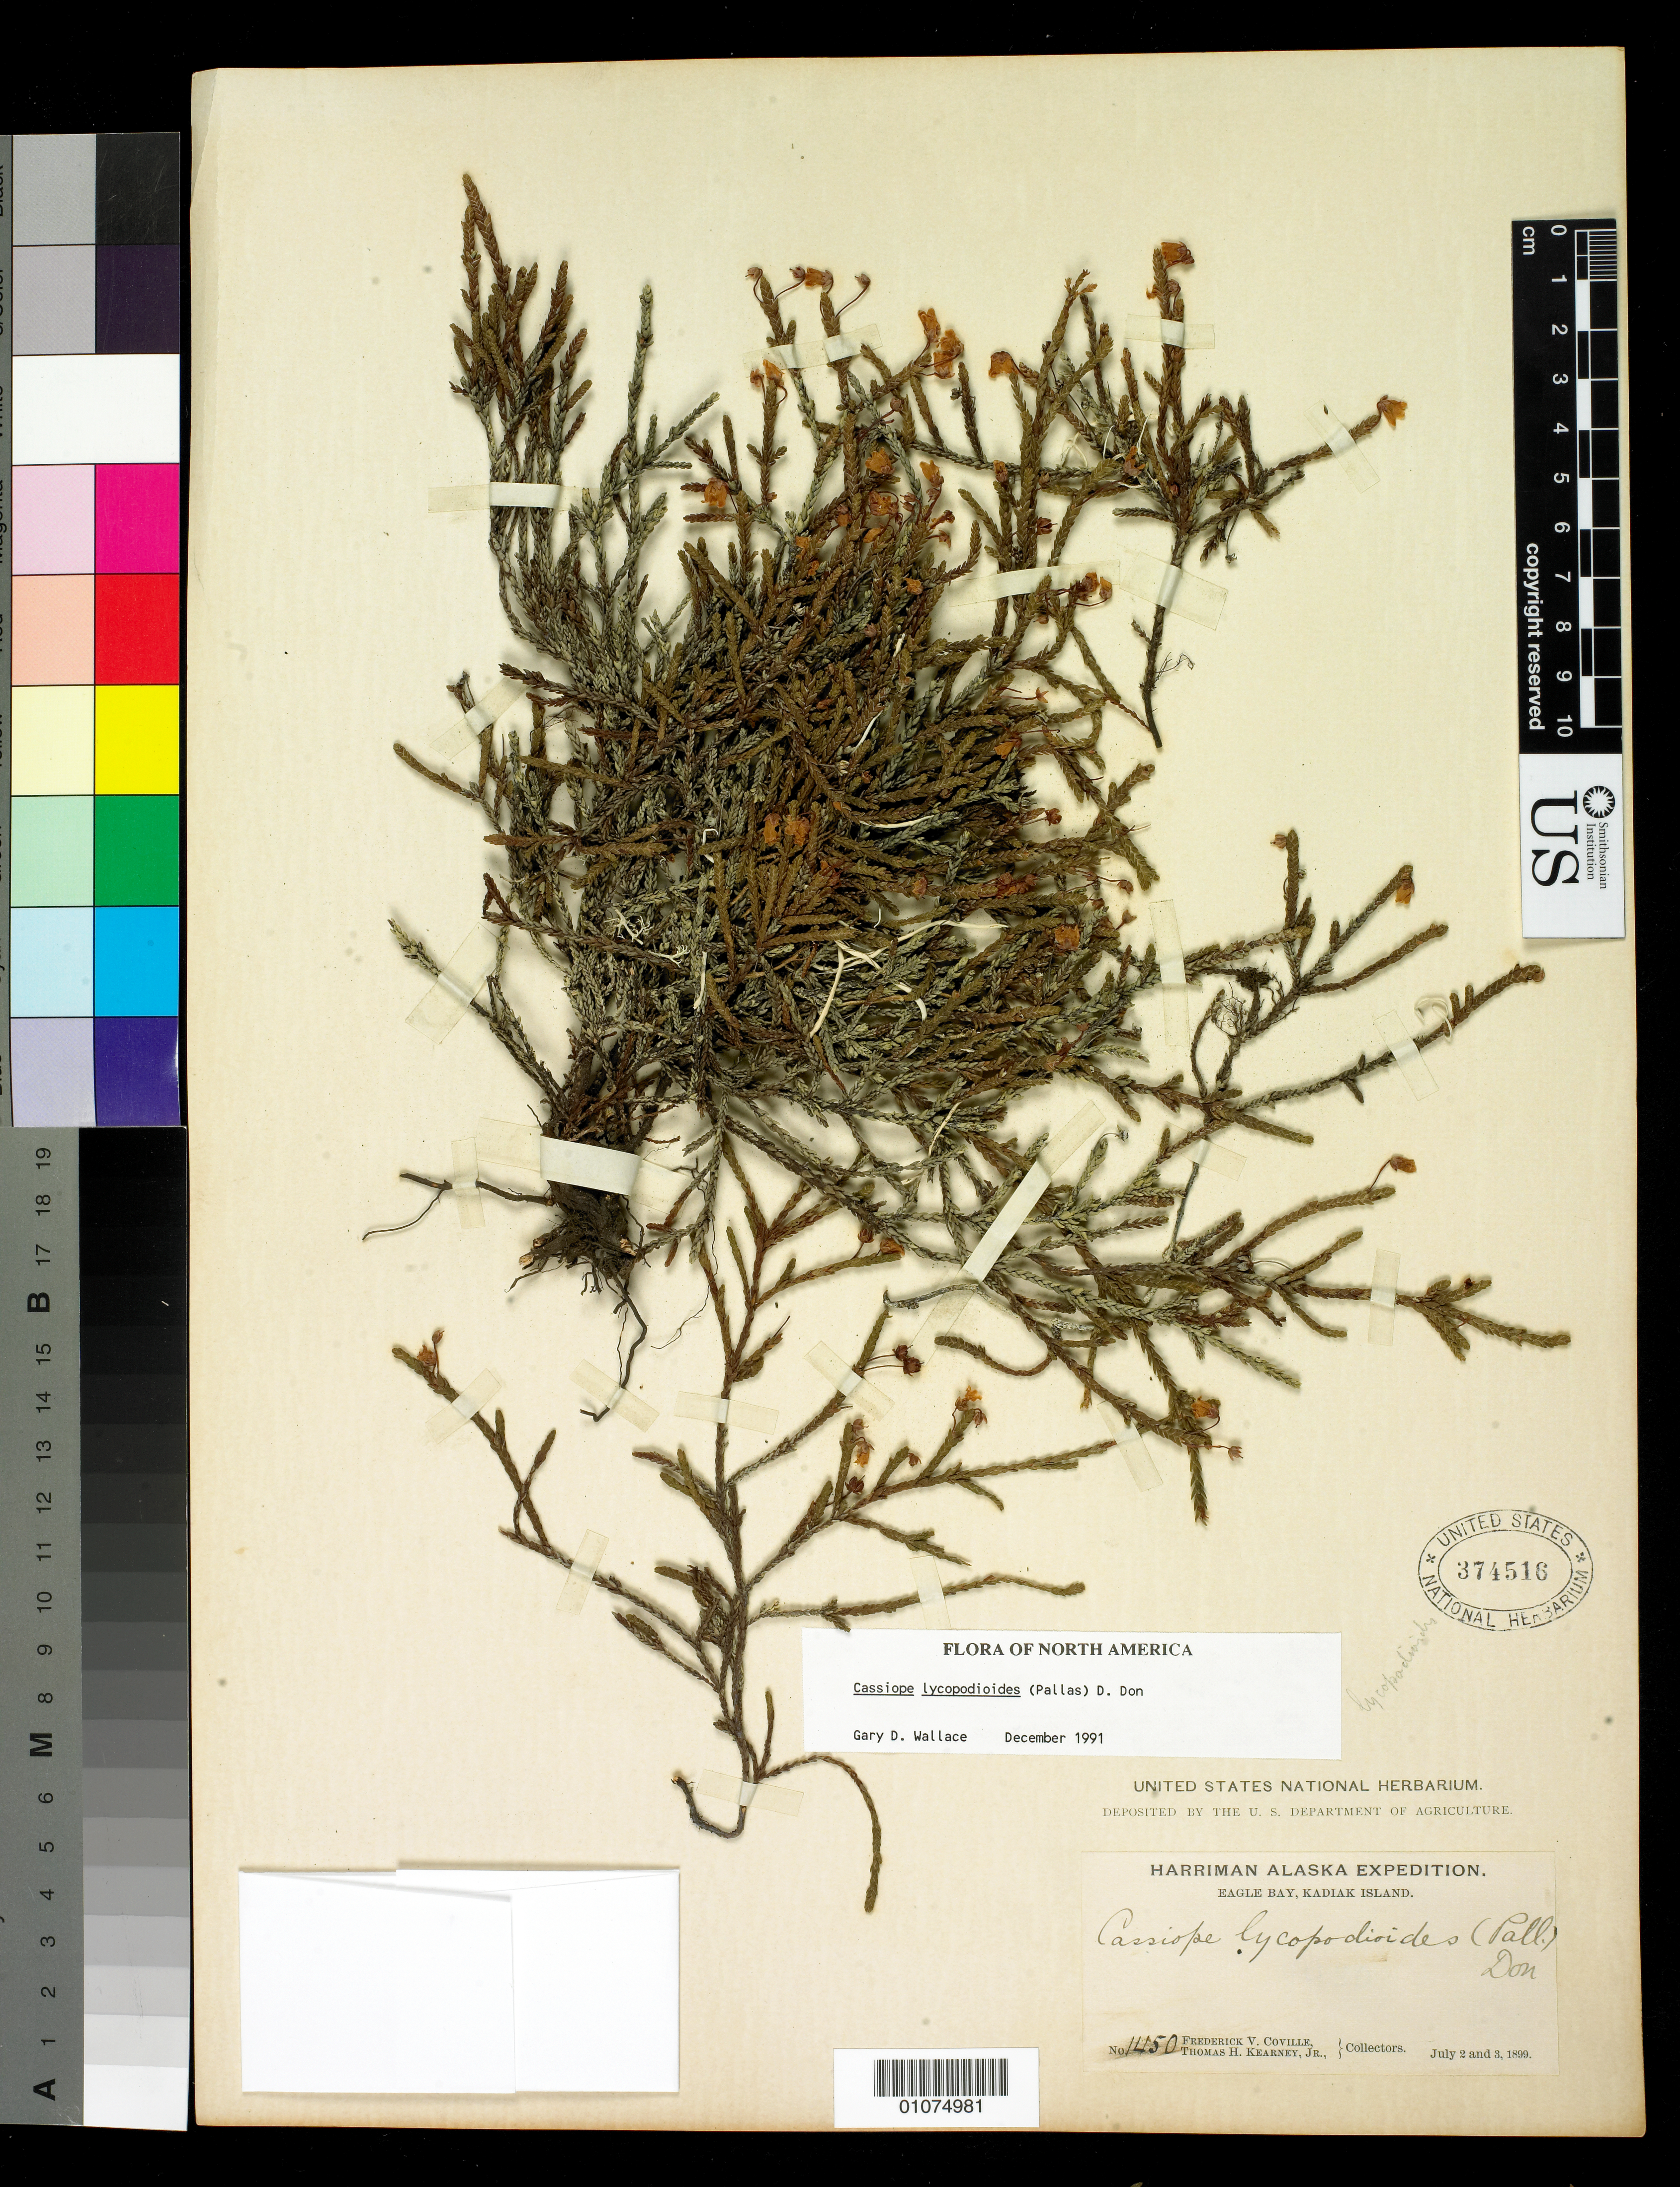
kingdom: Plantae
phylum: Tracheophyta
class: Magnoliopsida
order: Ericales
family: Ericaceae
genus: Cassiope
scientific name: Cassiope lycopodioides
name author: (Pall.) D. Don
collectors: F. V. Coville & T. H. Kearney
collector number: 1450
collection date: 1899-07-02,1899-07-03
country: United States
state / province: Alaska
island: Kodiak Island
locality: Eagle Bay, Kodiak Island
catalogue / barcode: US 374516